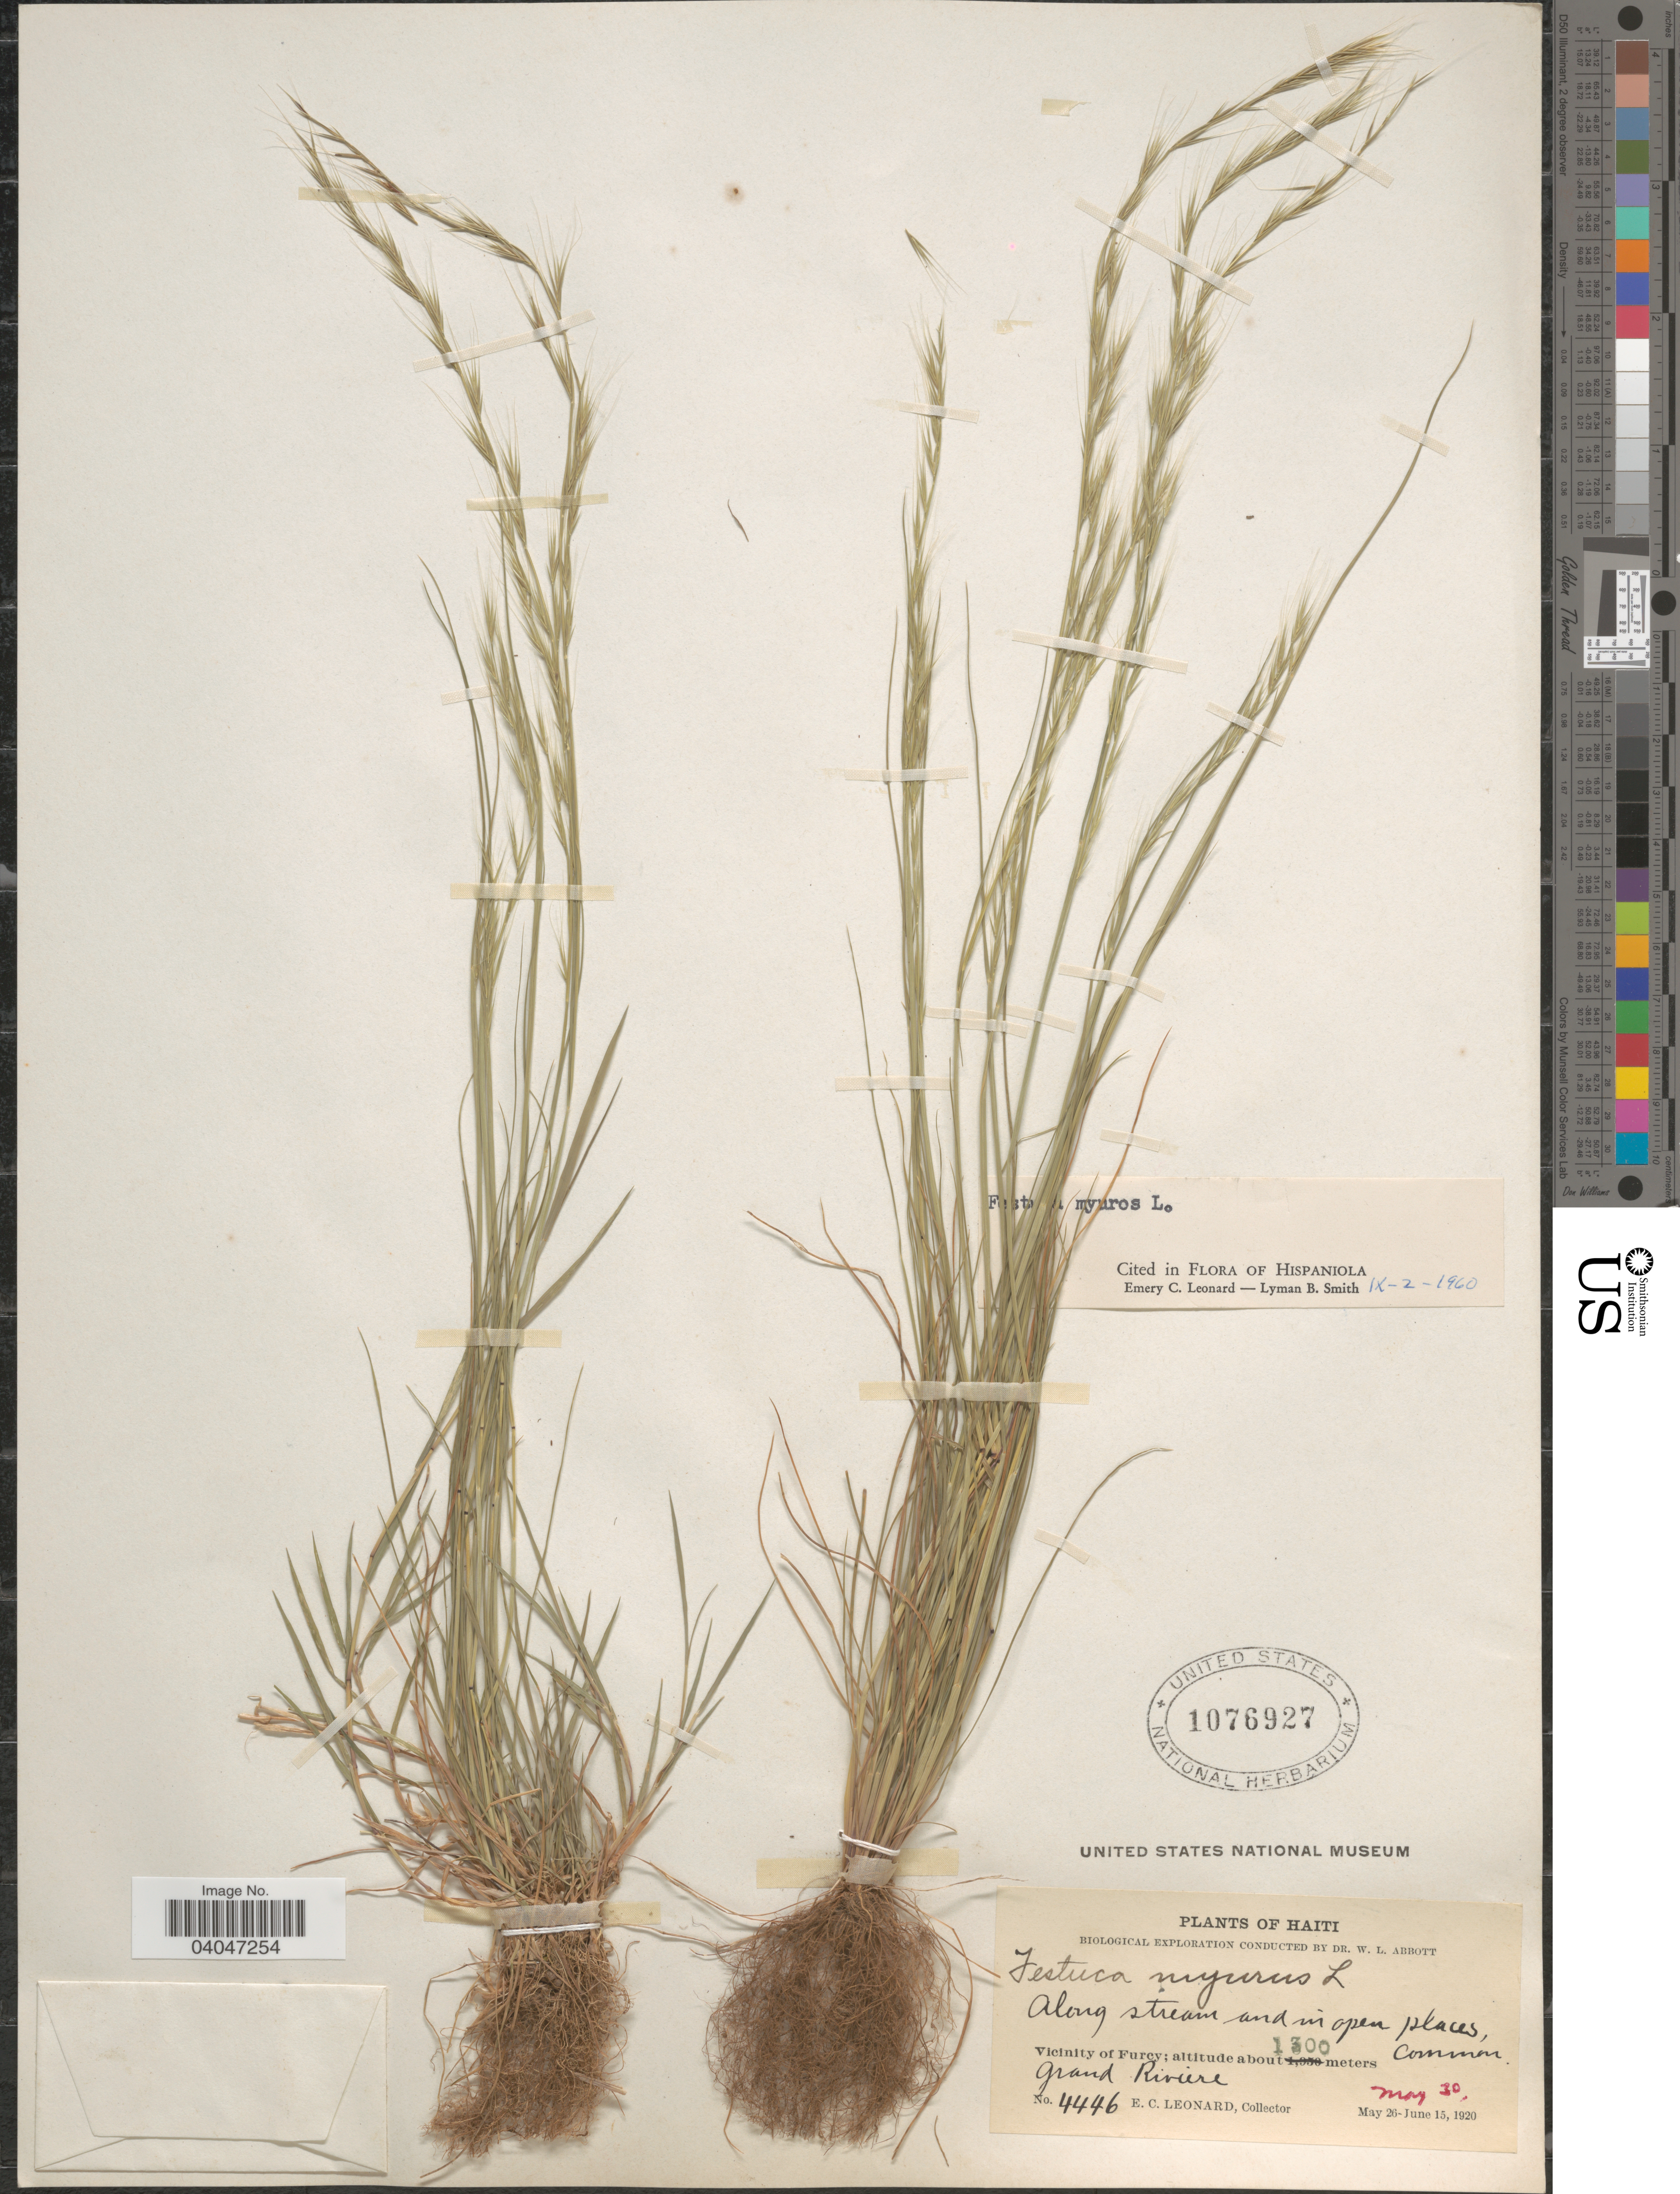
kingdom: Plantae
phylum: Tracheophyta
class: Liliopsida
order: Poales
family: Poaceae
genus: Festuca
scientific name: Festuca myuros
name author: L.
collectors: E. C. Leonard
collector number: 4446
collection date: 1920-05-30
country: Haiti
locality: Vicinity of Furcy. Grand Riviere.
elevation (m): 1300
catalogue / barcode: US 1076927